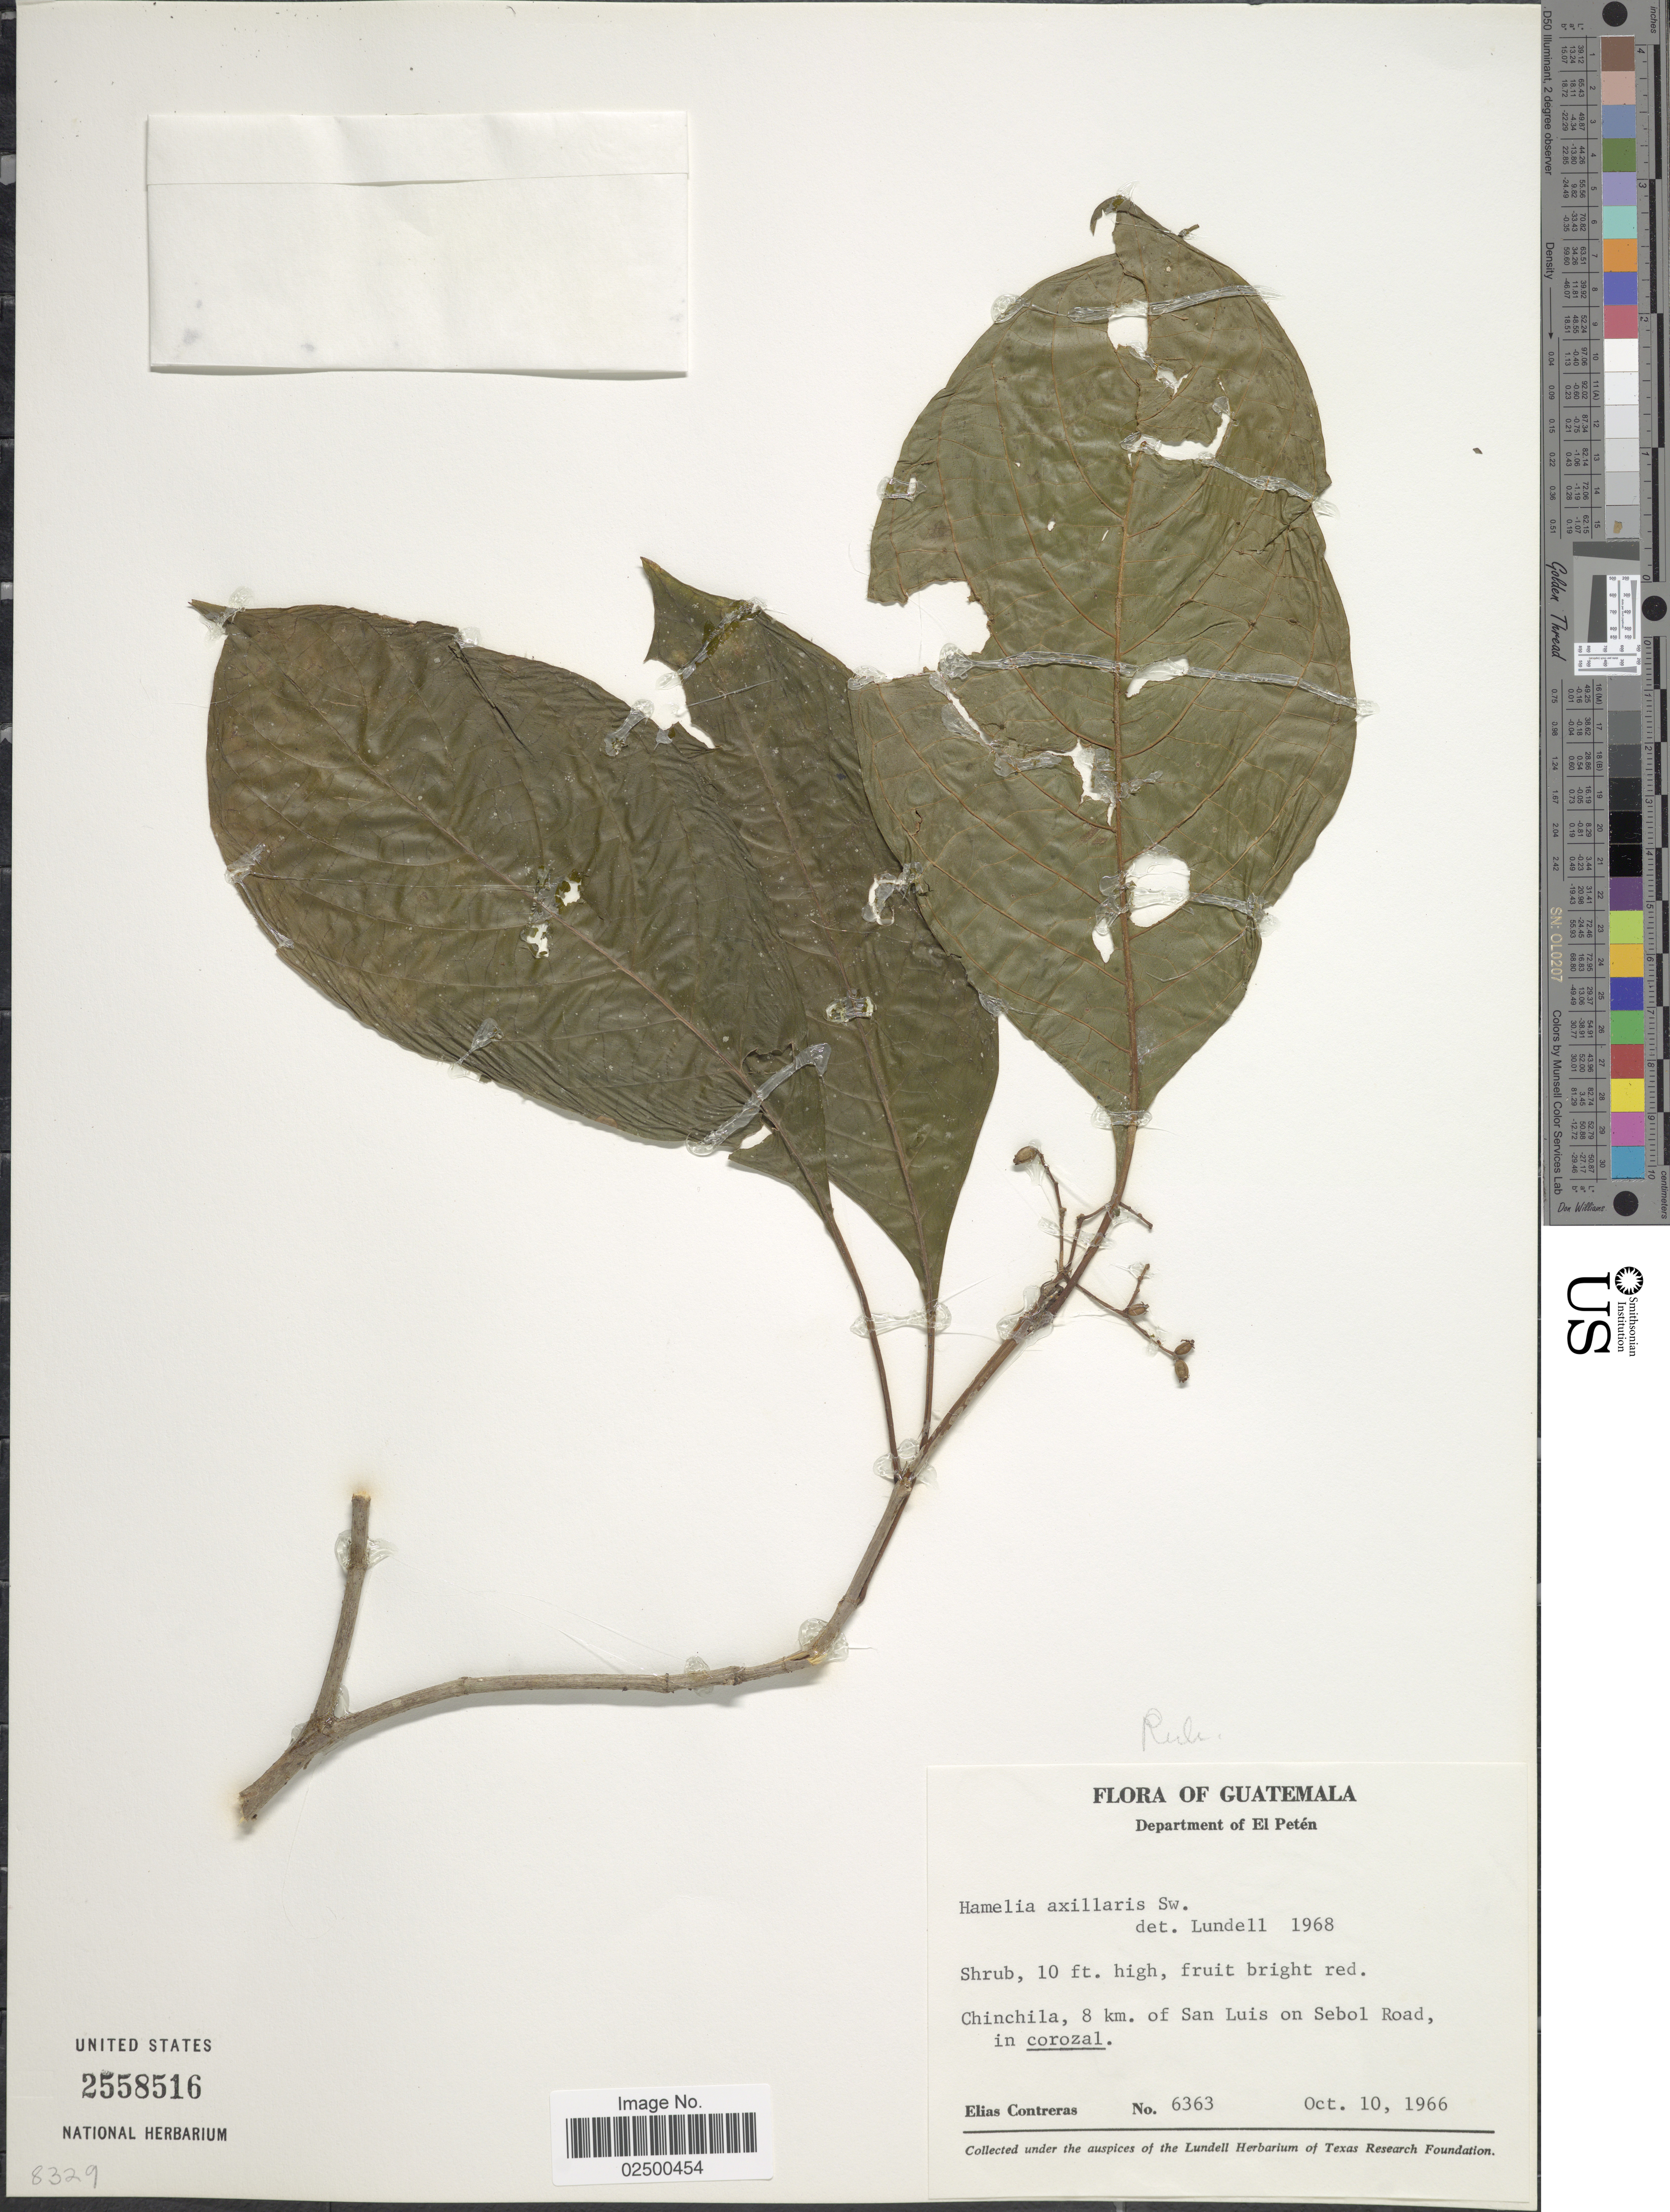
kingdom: Plantae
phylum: Tracheophyta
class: Magnoliopsida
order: Gentianales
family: Rubiaceae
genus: Hamelia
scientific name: Hamelia axillaris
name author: Sw.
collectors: E. Contreras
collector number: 6363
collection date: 1966-10-10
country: Guatemala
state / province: El Petén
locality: Department of El Peten, Chinchila, 8 km. of San Luis on Sebol Road in corozal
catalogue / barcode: US 2558516